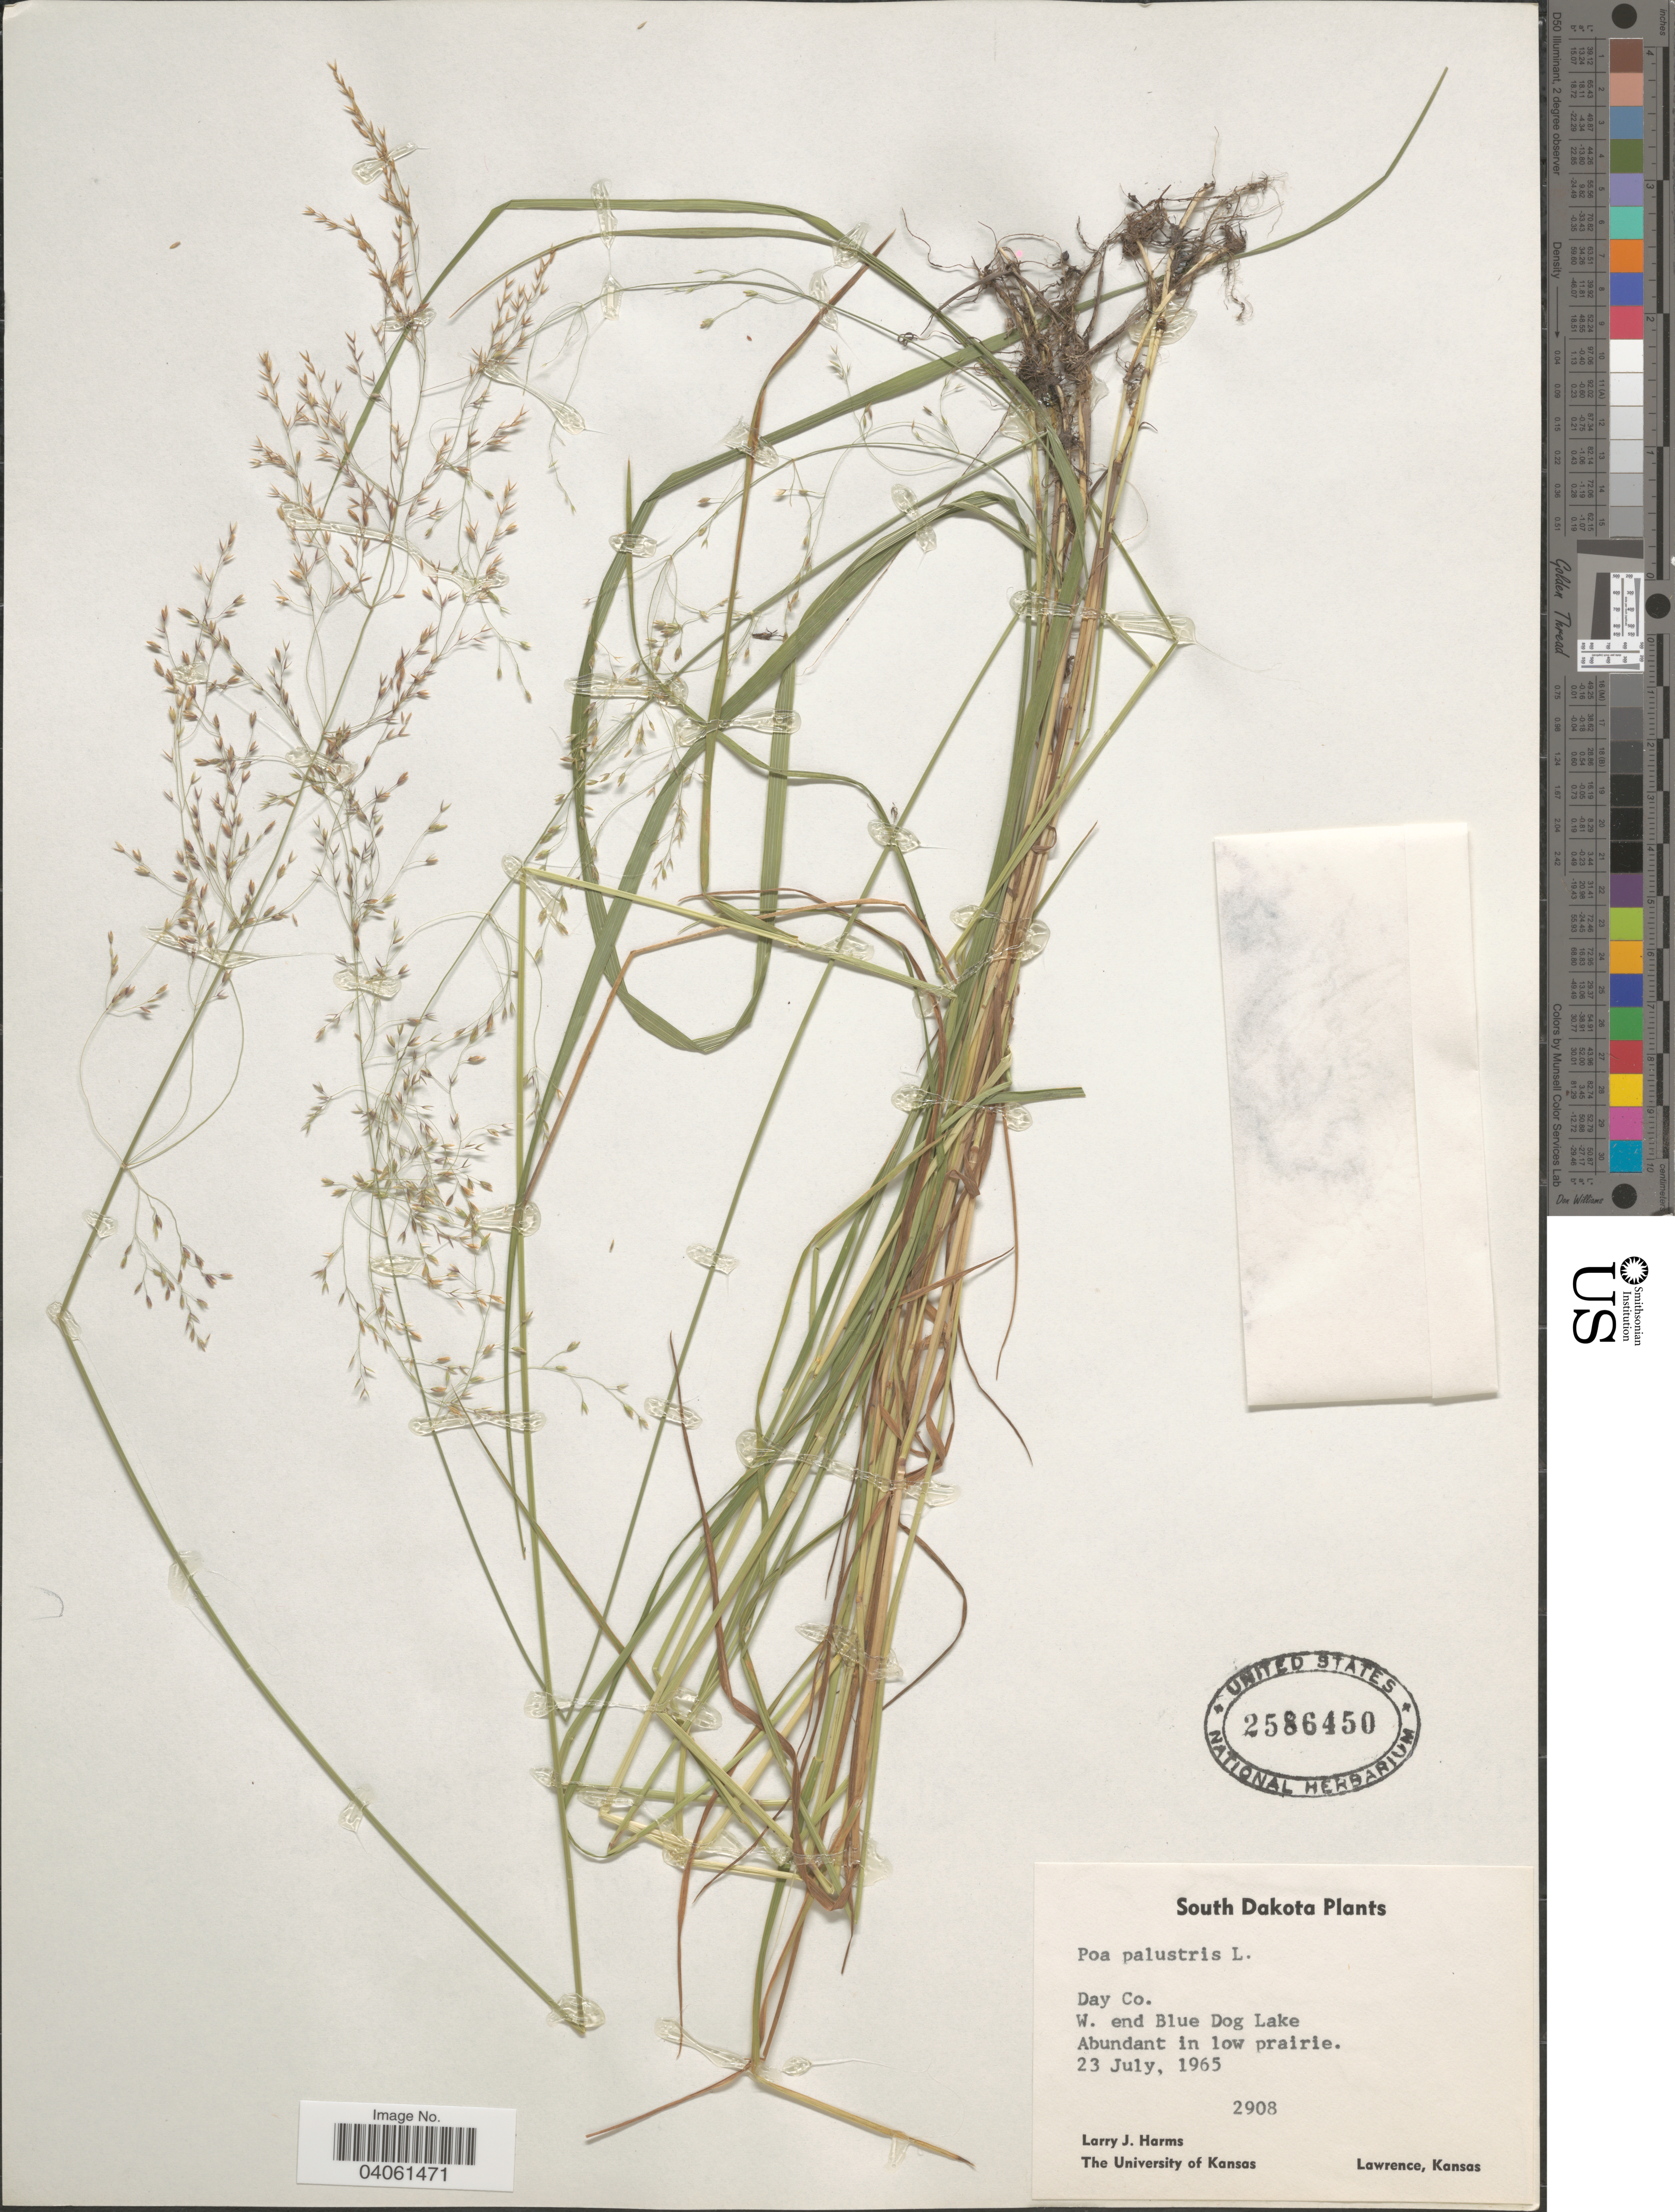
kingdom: Plantae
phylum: Tracheophyta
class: Liliopsida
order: Poales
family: Poaceae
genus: Poa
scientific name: Poa palustris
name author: L.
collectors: L. Harms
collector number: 2908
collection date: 1965-07-23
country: United States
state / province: South Dakota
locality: Day Co. W. end Blue Dog Lake.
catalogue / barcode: US 2586450